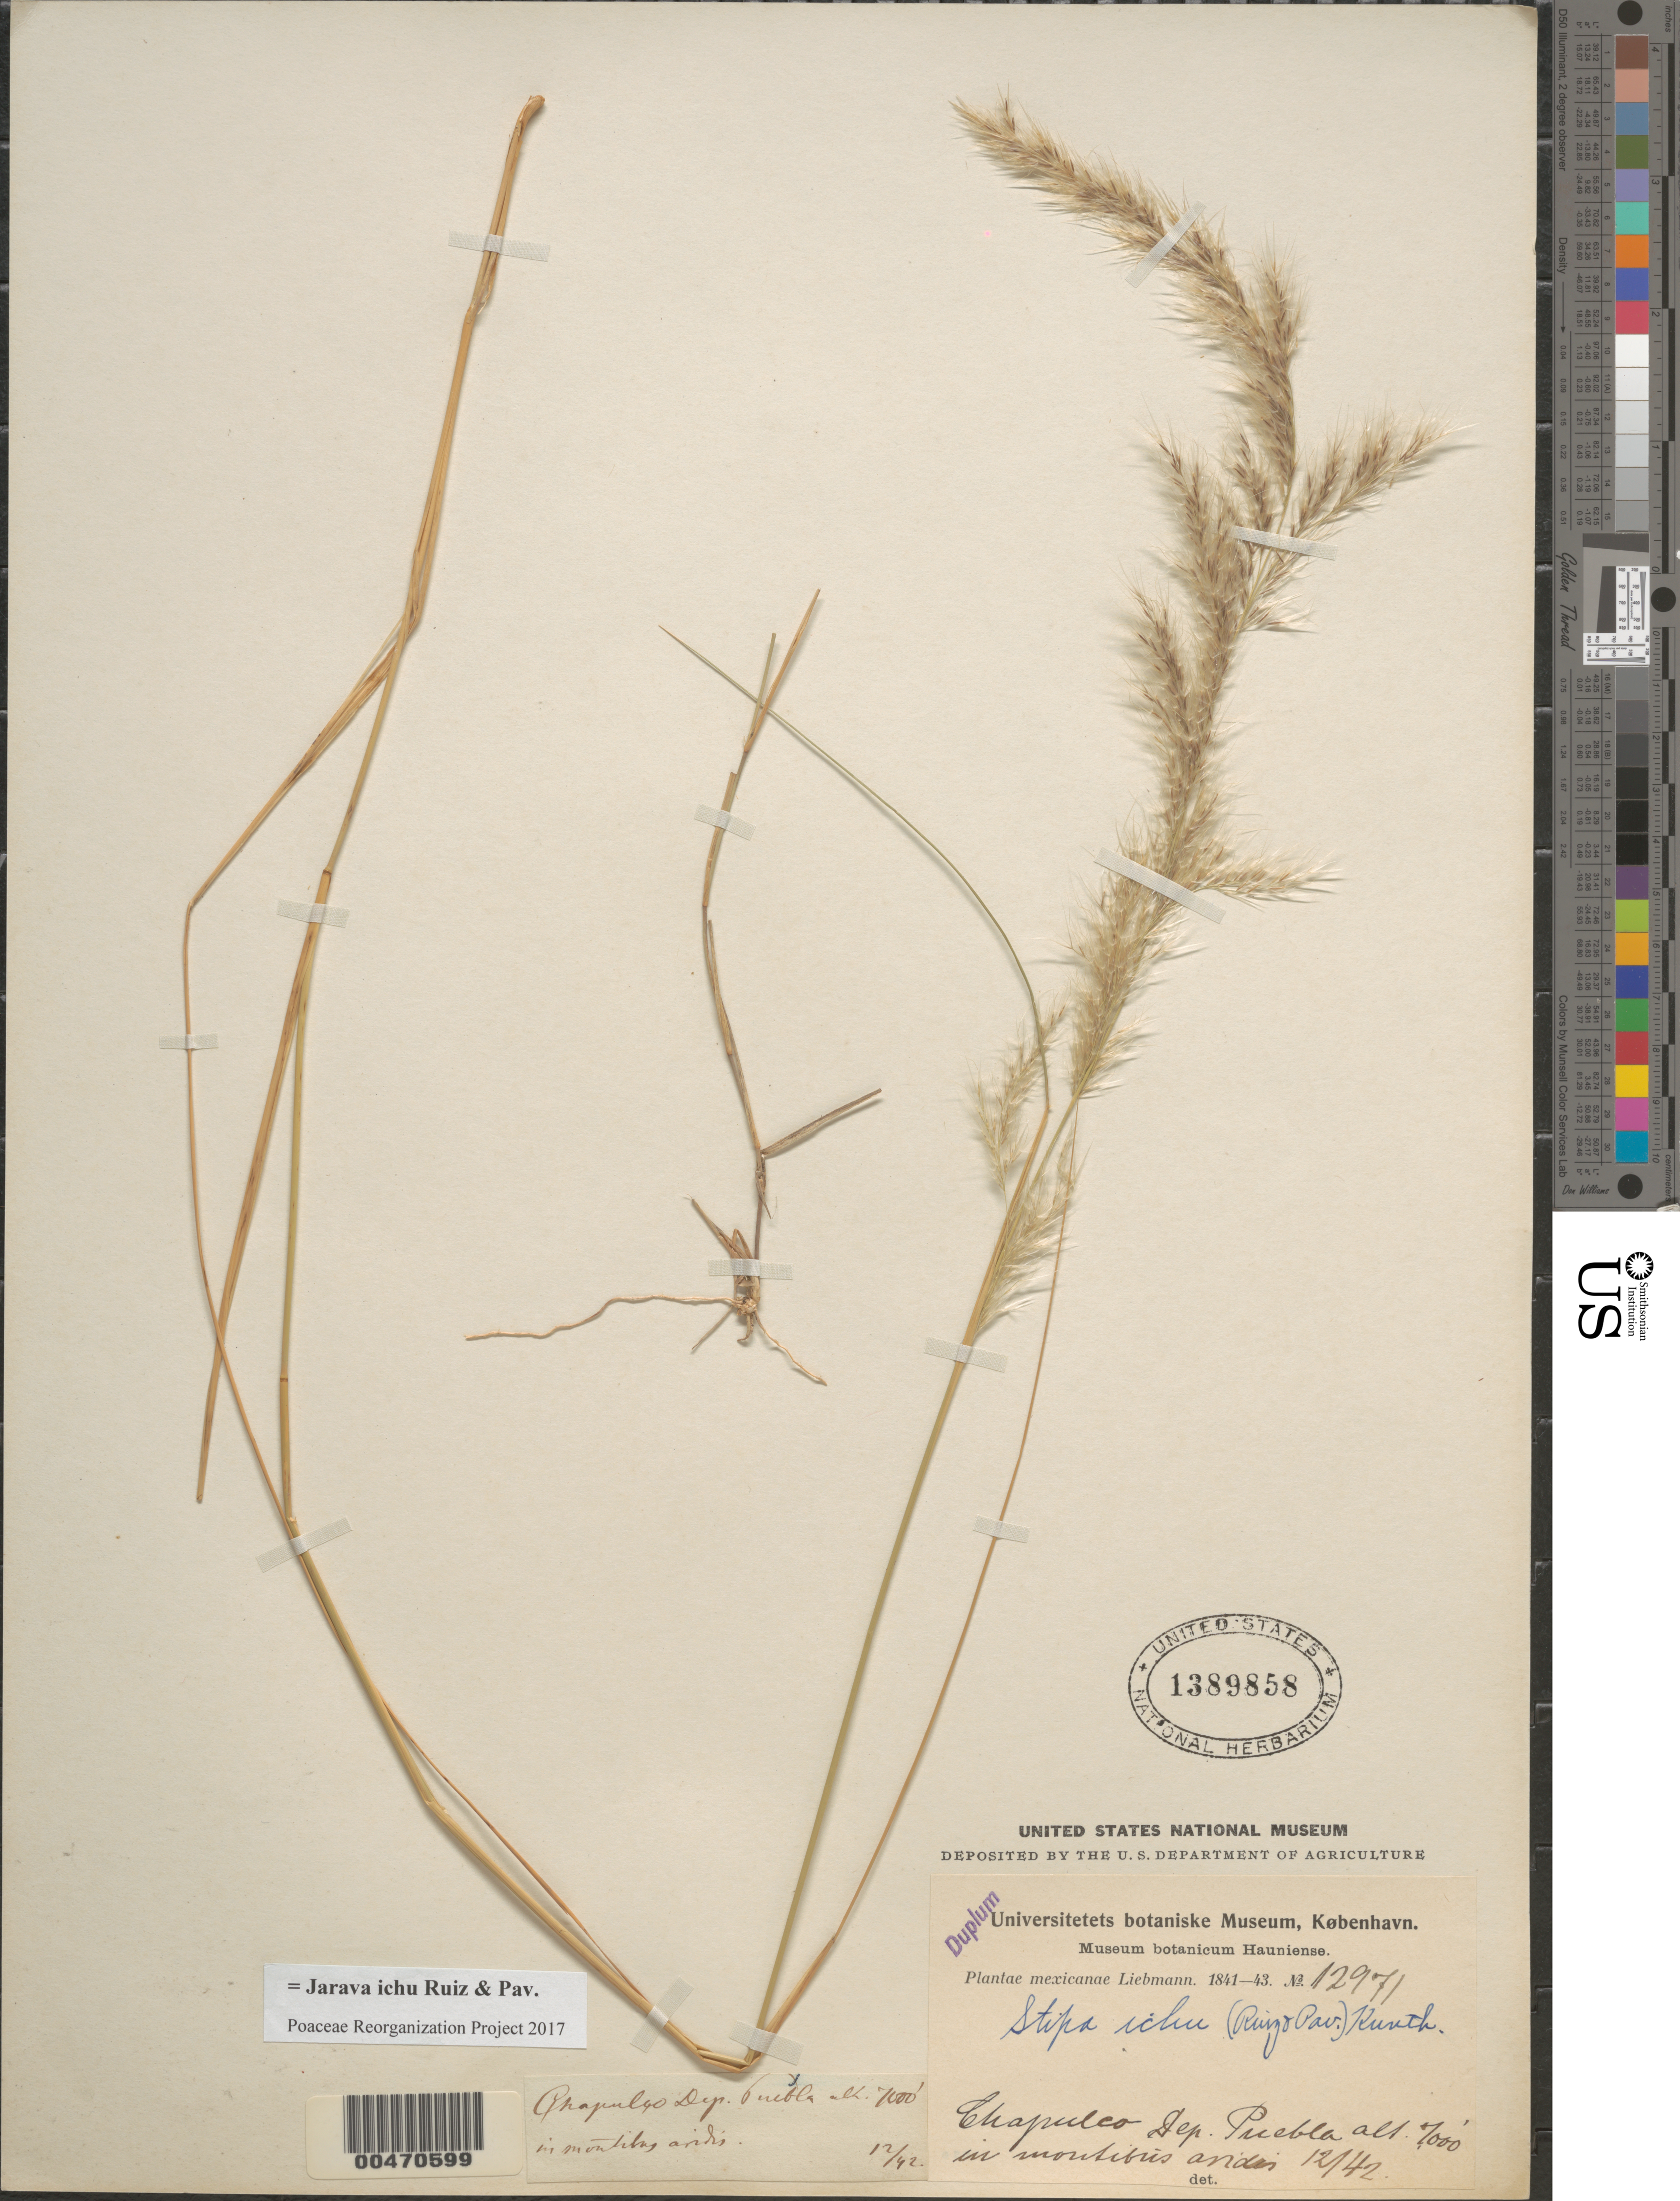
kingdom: Plantae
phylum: Tracheophyta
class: Liliopsida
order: Poales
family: Poaceae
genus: Jarava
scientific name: Jarava ichu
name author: Ruiz & Pav.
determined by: Poaceae Reorganization Project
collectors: F. M. Liebmann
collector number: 12971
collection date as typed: Dec 1842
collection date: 1842-12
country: Mexico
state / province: Puebla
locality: Chapulco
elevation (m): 2134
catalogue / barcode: US 1389858